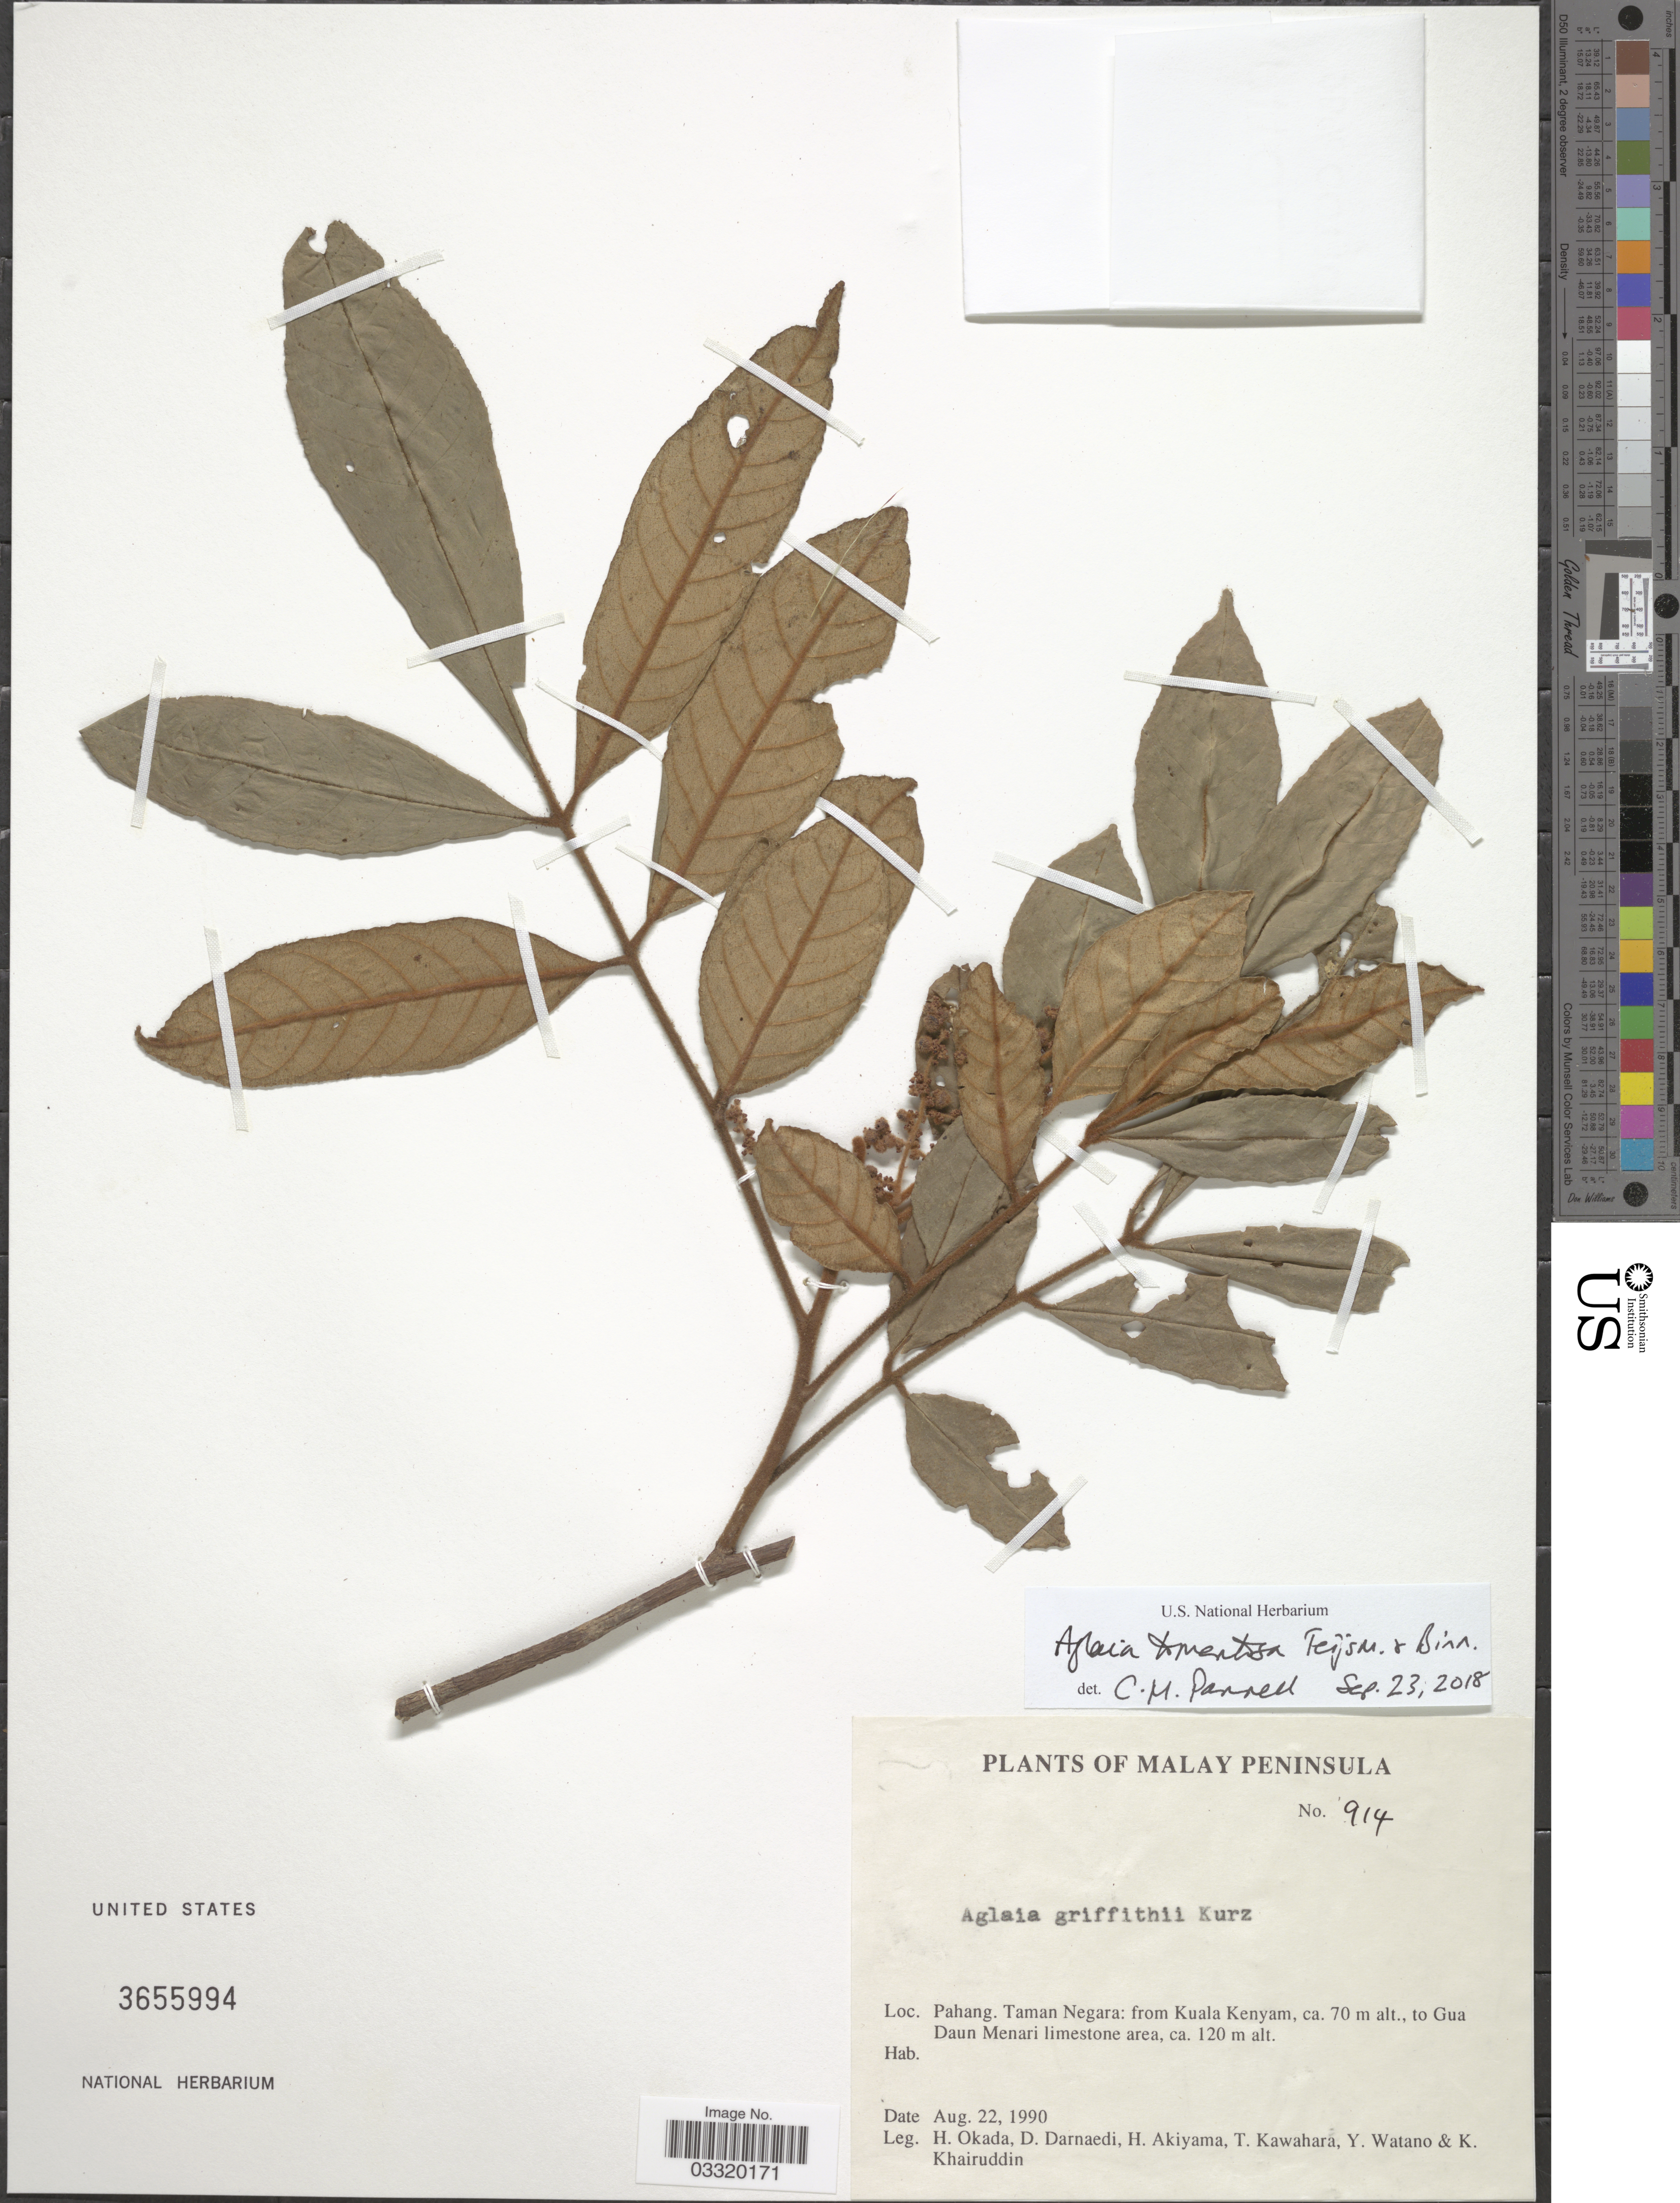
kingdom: Plantae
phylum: Tracheophyta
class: Magnoliopsida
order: Sapindales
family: Meliaceae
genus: Aglaia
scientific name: Aglaia tomentosa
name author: Teijsm. & Binn.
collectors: H. Okada, D. Darnaedi, H. Akiyama, T. Kawahara & et al.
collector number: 914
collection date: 1990-08-22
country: Malaysia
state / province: Pahang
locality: Malay Peninsula. Taman Negara: from Kuala Kenyam, to Gua Daun Menari limestone area.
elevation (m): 70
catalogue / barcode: US 3655994